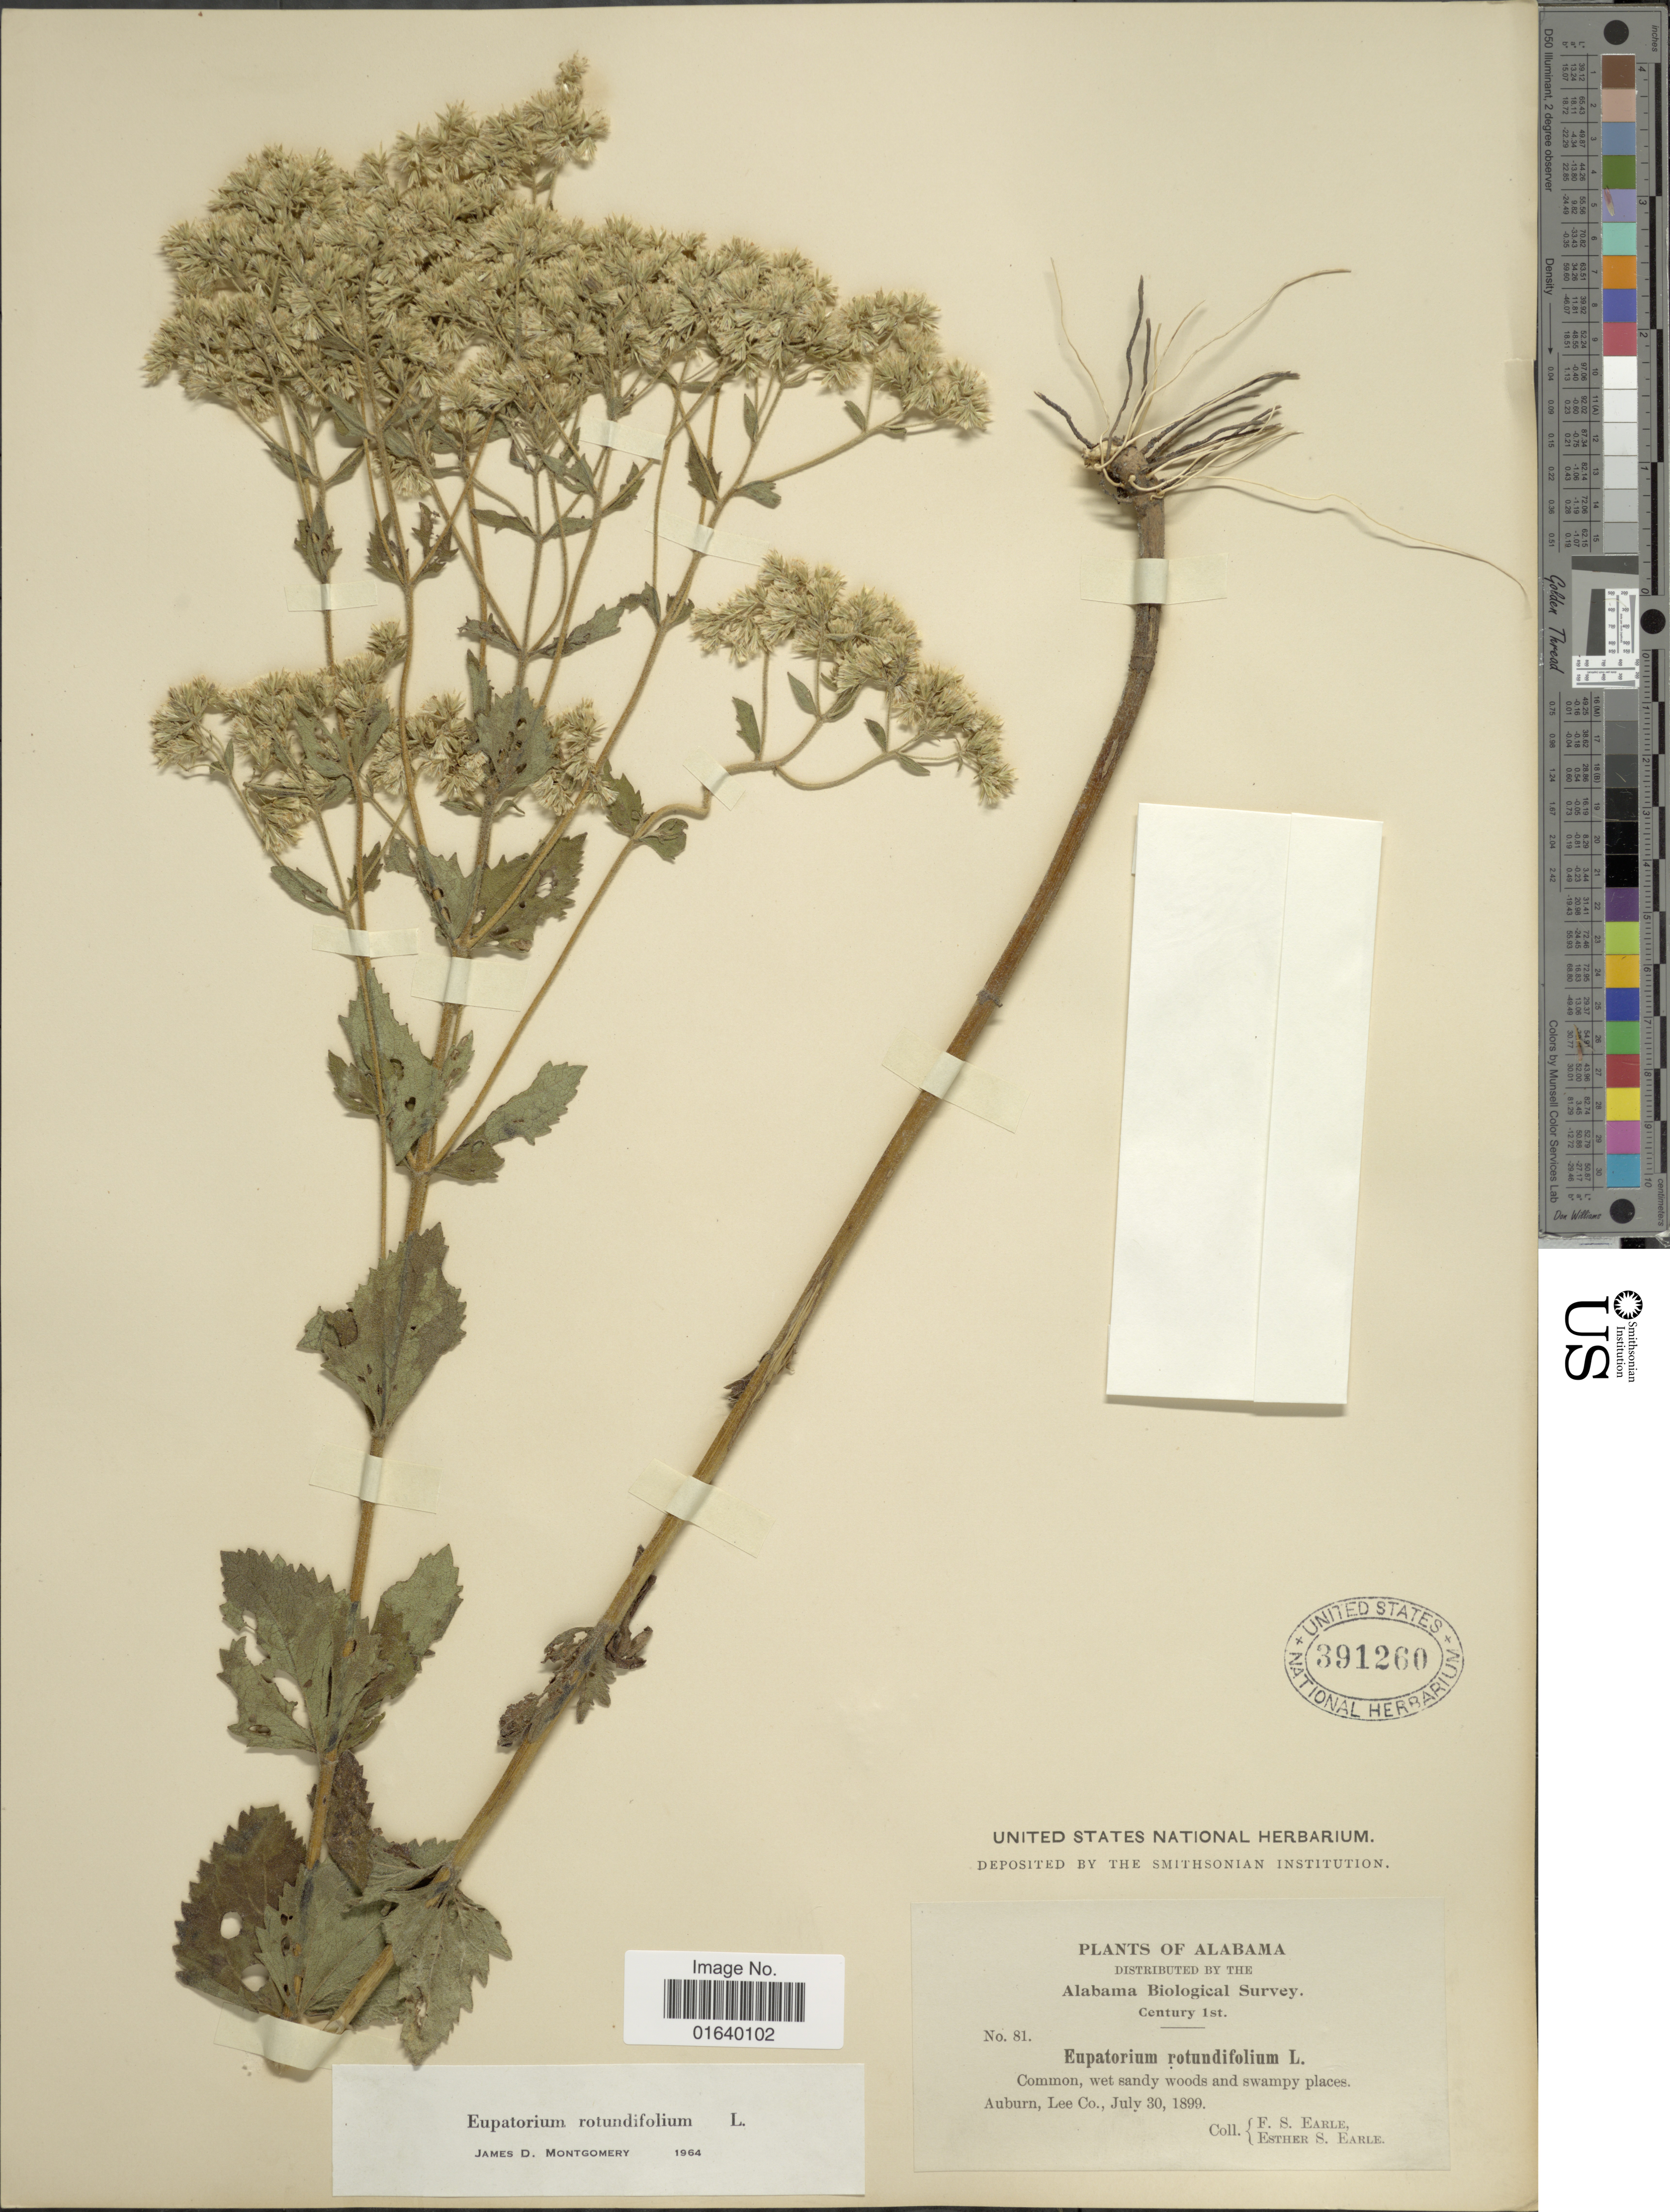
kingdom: Plantae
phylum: Tracheophyta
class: Magnoliopsida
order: Asterales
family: Asteraceae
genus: Eupatorium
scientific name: Eupatorium rotundifolium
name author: L.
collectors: E. S. Earle & E. S. Earle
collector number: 81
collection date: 1899-07-30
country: United States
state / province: Alabama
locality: Common, wet sandy woods and swampy places. Auburn, Lee Co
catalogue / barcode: US 391260